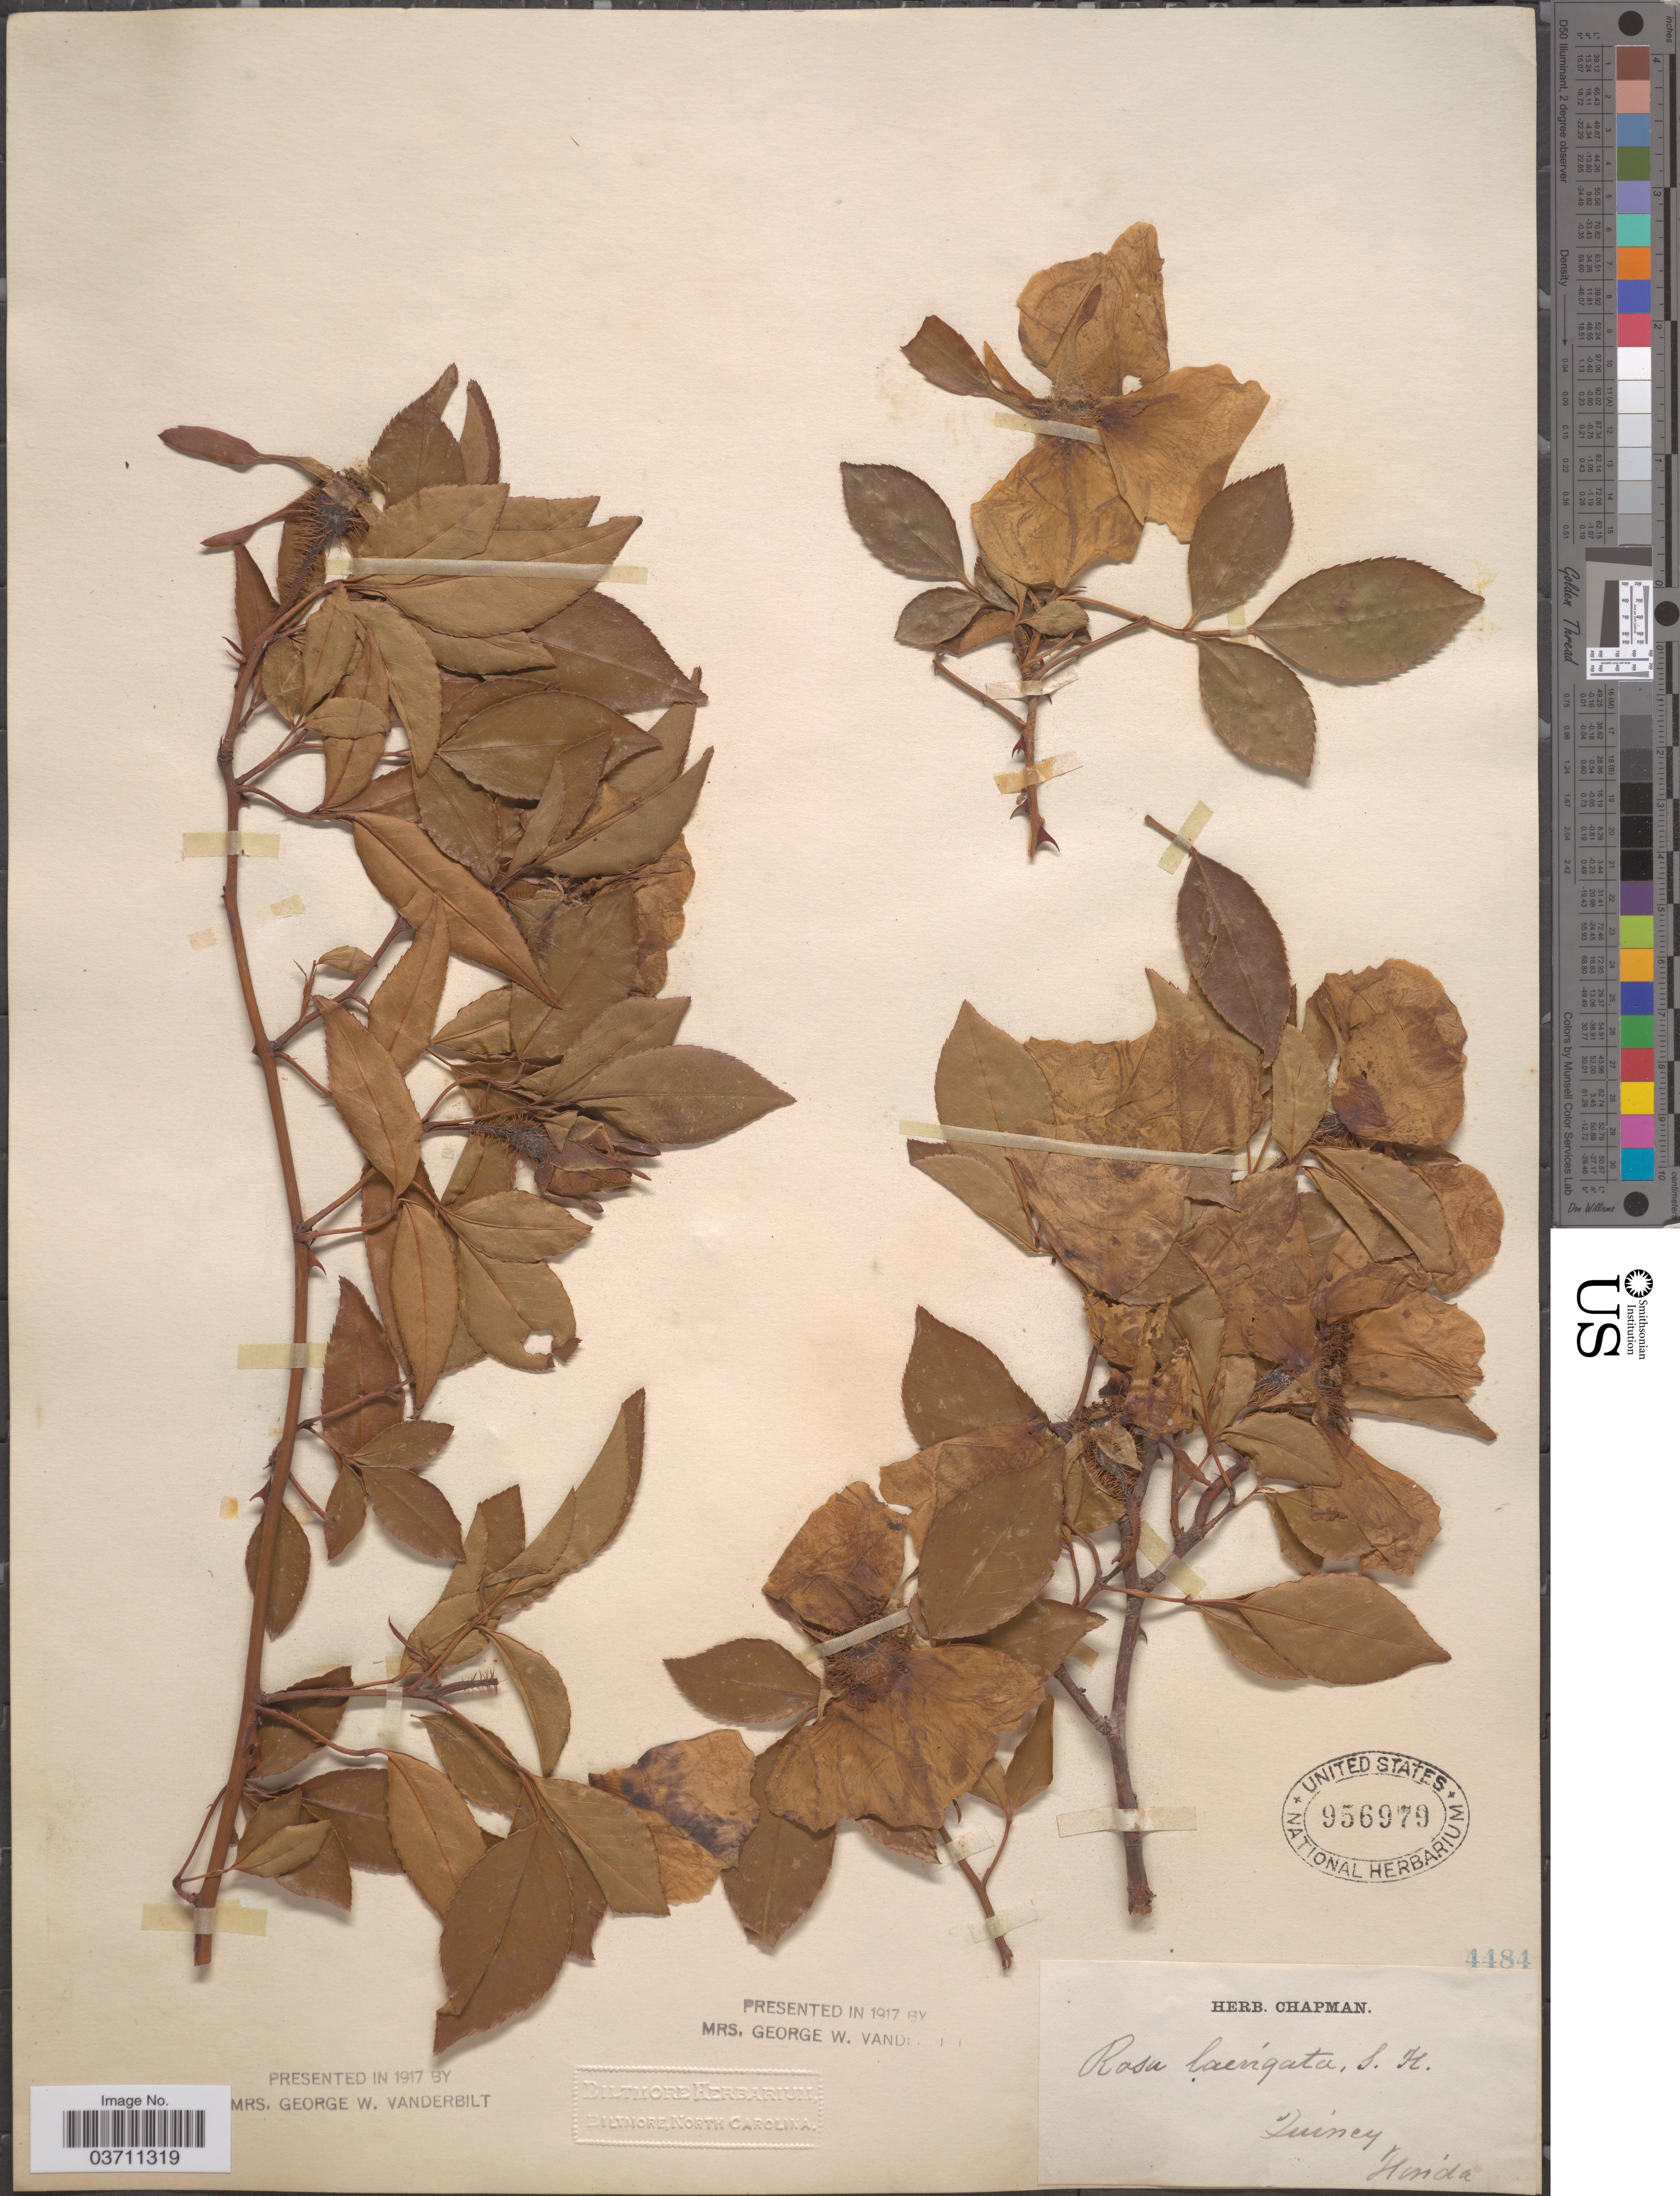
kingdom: Plantae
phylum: Tracheophyta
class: Magnoliopsida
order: Rosales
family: Rosaceae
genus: Rosa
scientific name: Rosa laevigata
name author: Michx.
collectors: ex herb. Chapman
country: United States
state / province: Florida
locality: Quincy.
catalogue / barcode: US 956979